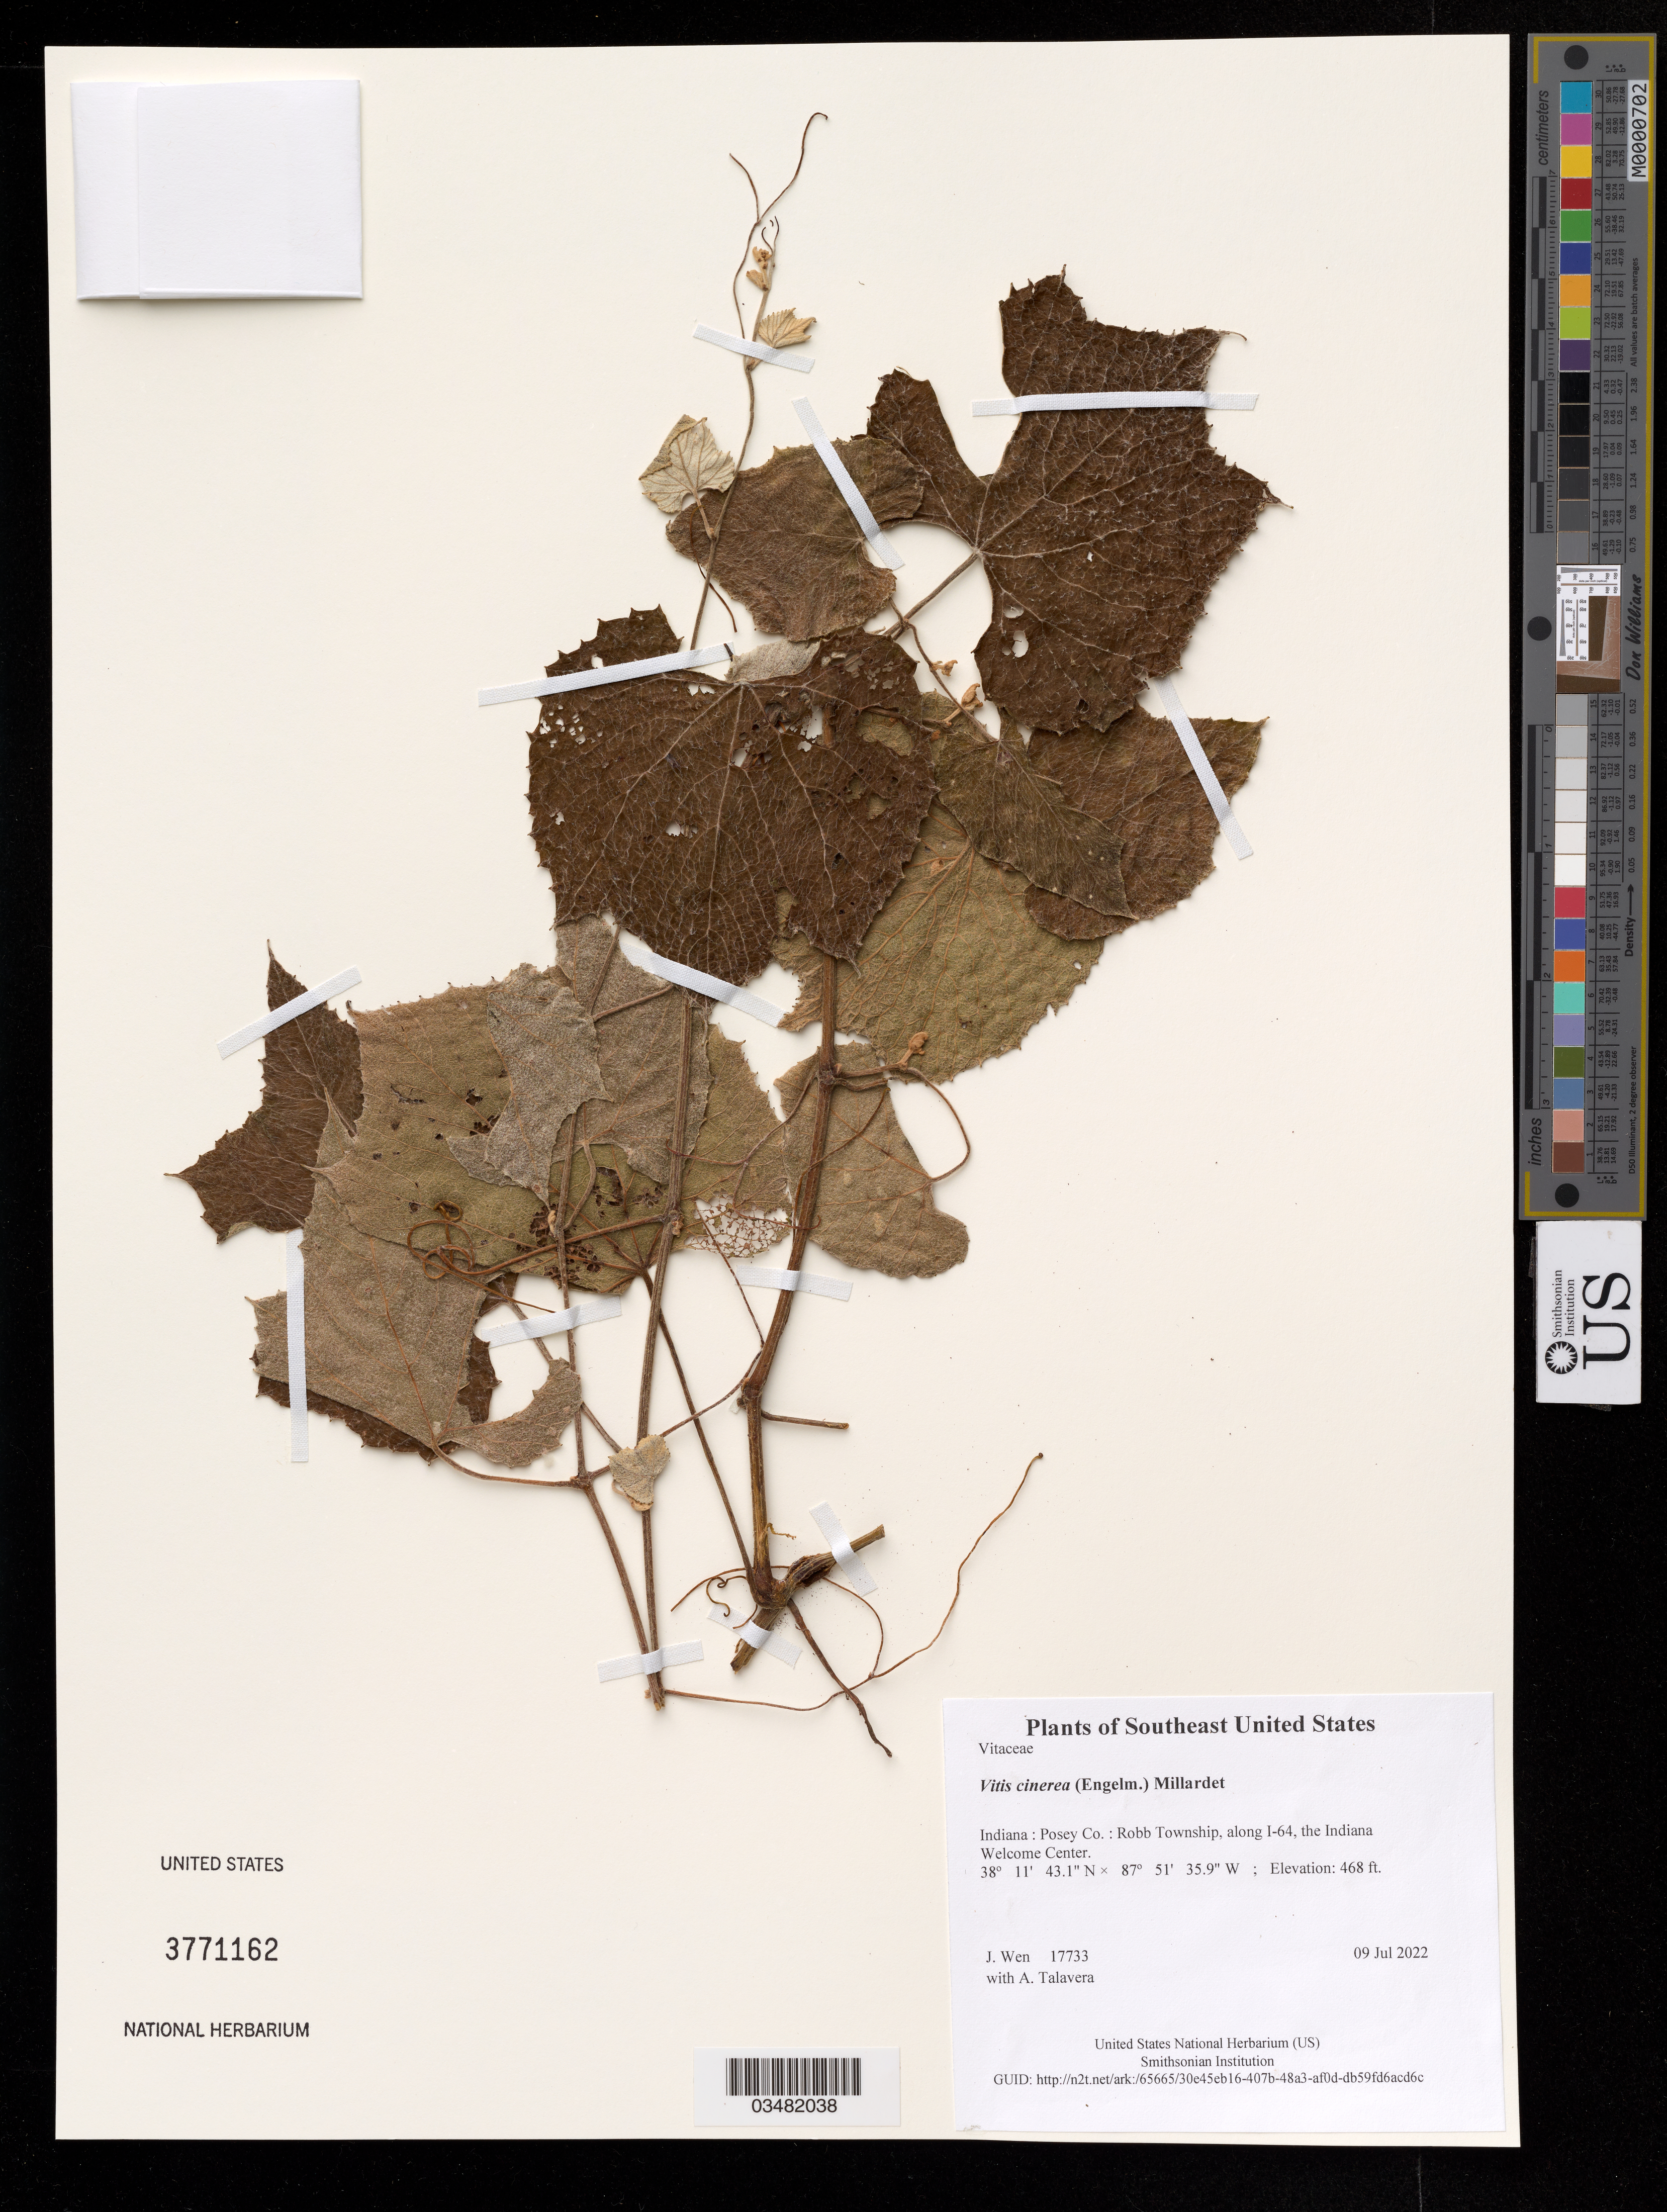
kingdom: Plantae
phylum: Tracheophyta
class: Magnoliopsida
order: Vitales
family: Vitaceae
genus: Vitis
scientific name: Vitis cinerea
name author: (Engelm.) Millardet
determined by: Wen, Jun, (BOT), Smithsonian Institution - National Museum of Natural History (UNITED STATES)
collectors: J. Wen & A. Talavera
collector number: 17733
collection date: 2022-07-09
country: United States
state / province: Indiana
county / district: Posey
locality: Robb Township, along I-64, the Indiana Welcome Center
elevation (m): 143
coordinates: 38 11.719 N, 87 51.598 W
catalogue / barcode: US 3771162